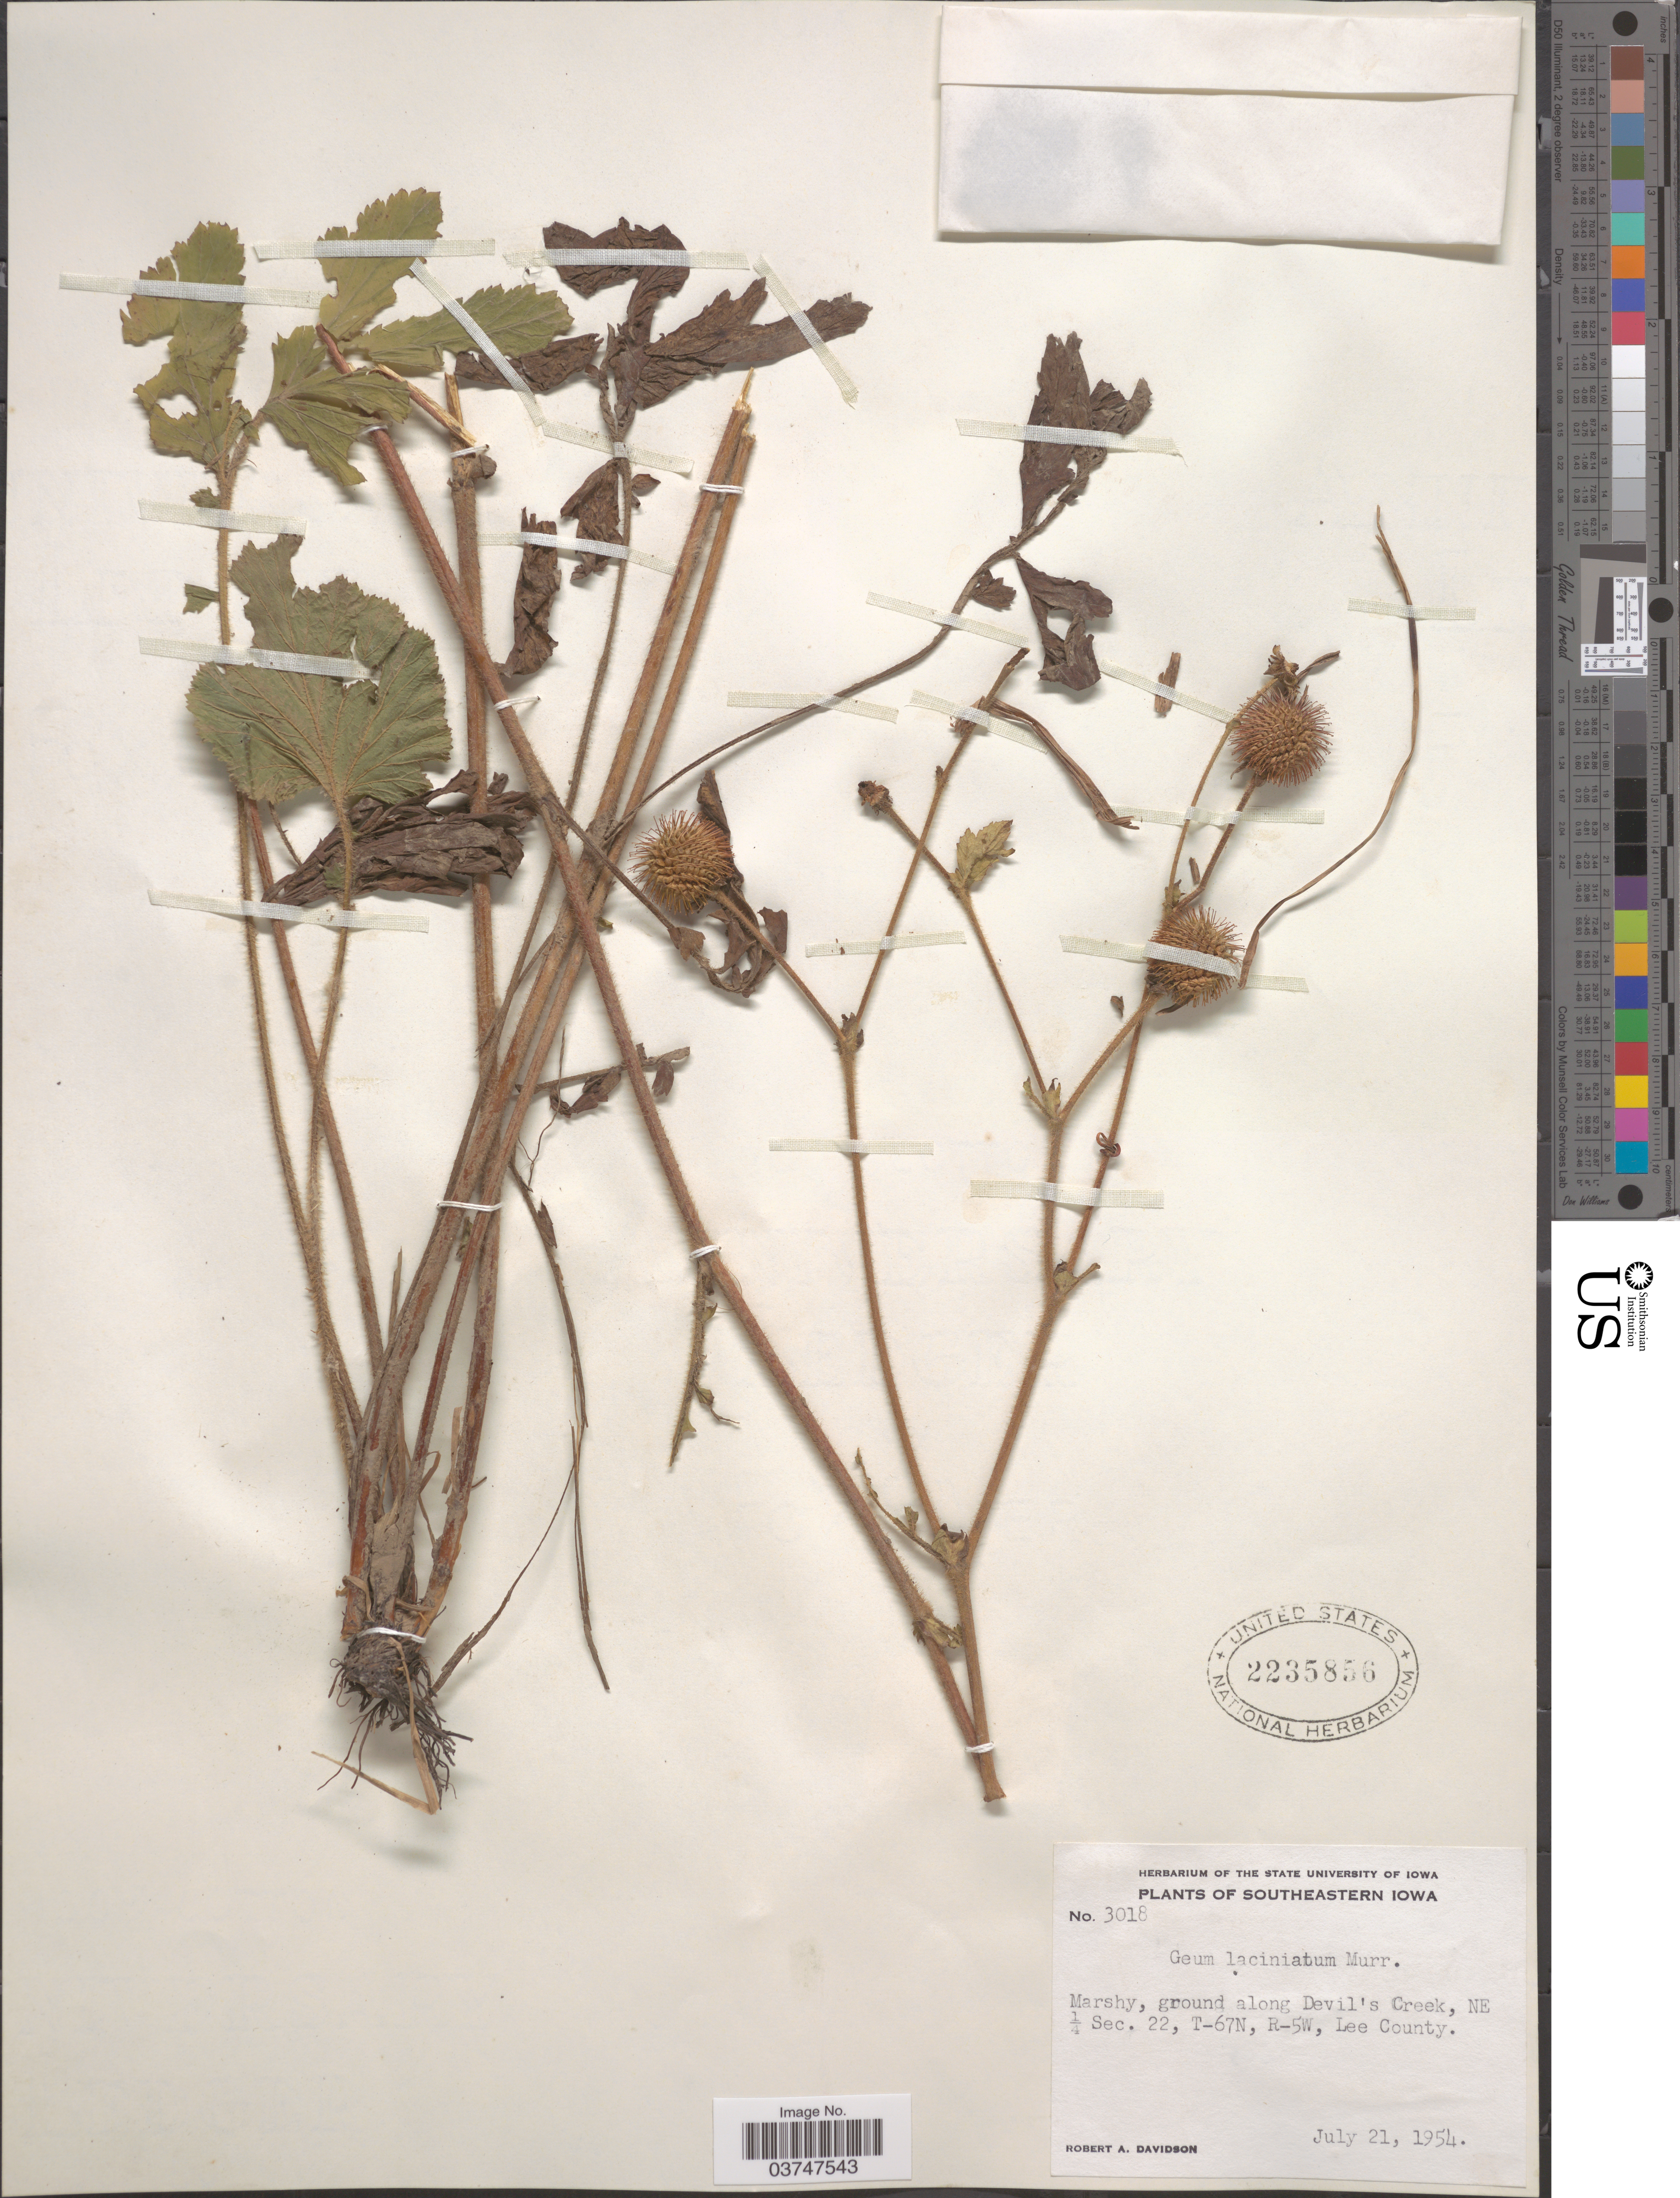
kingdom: Plantae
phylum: Tracheophyta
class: Magnoliopsida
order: Rosales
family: Rosaceae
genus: Geum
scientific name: Geum laciniatum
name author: Murr.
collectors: R. A. Davidson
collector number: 3018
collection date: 1954-07-21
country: United States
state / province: Iowa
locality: Southeastern Iowa. Marshy, ground along Devil's Creek, NE ¼ Sec. 22, T-67N, R-5W, Lee County.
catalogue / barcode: US 2235856